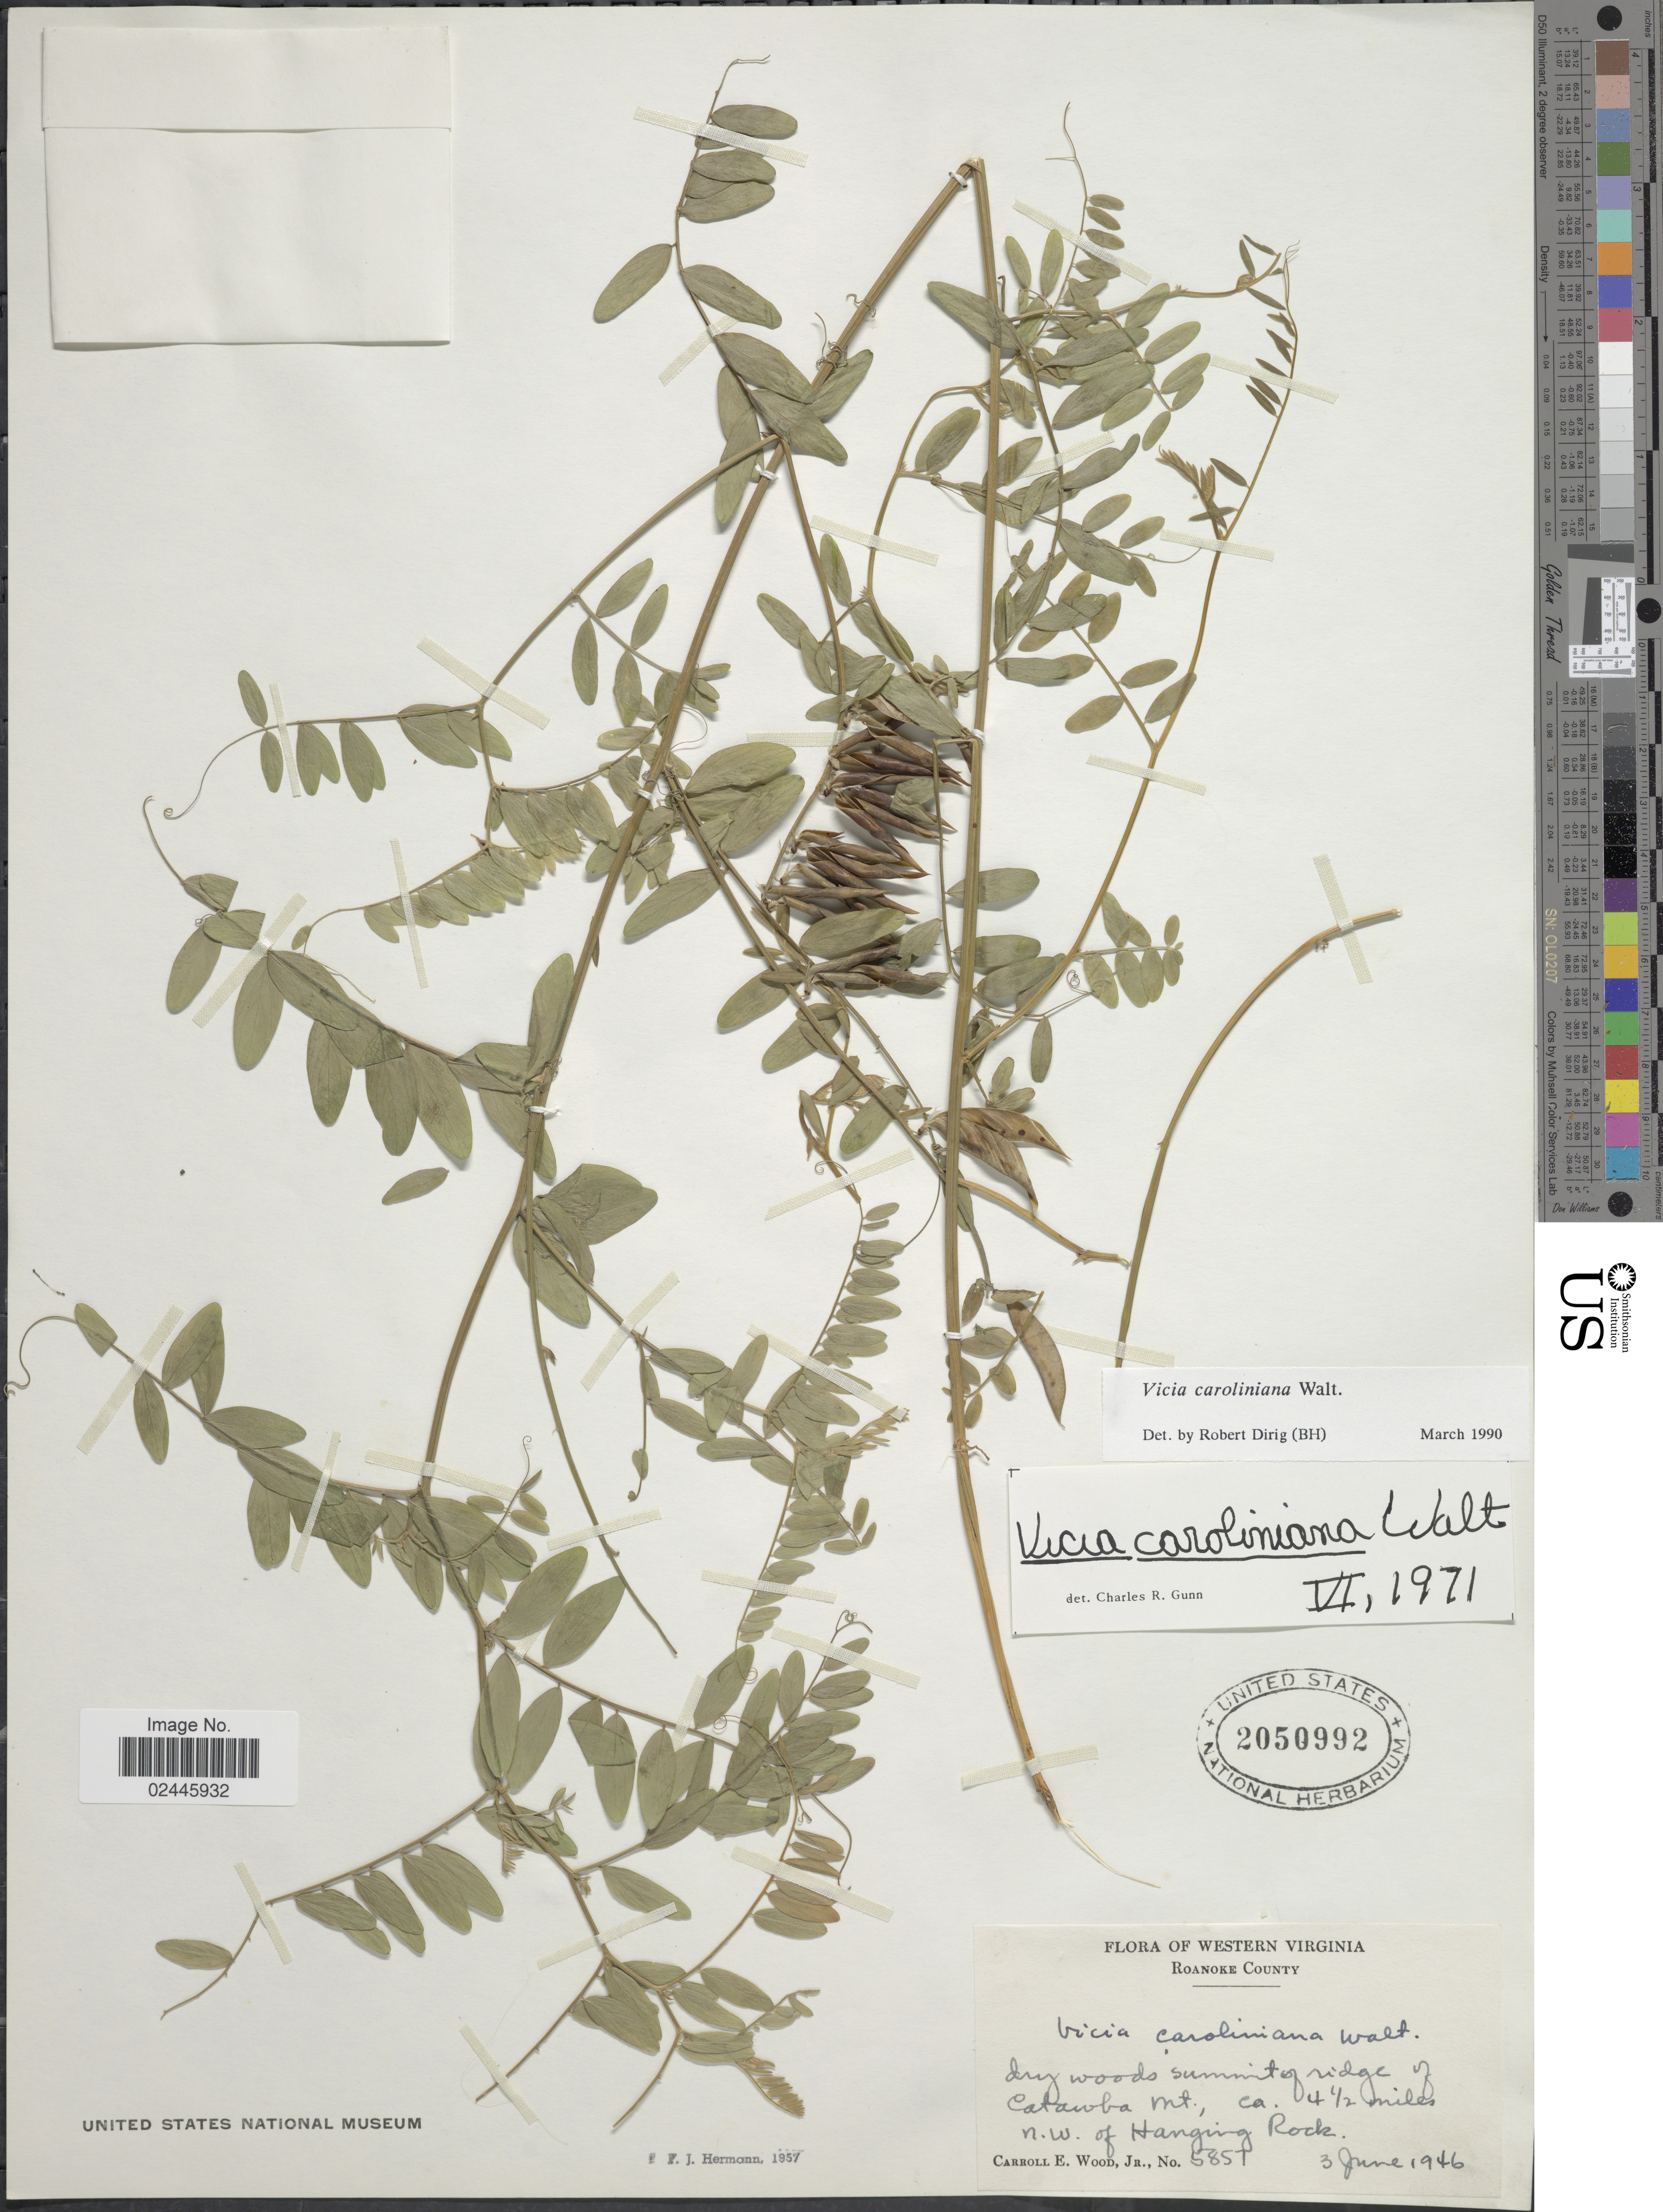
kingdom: Plantae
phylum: Tracheophyta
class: Magnoliopsida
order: Fabales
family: Fabaceae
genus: Vicia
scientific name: Vicia caroliniana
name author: Walter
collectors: C. Wood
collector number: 5857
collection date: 1946-06-03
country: United States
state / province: Virginia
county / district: Roanoke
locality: Western Virginia, Roanoke County, Catawba Mt., ca. 41/2 miles N.W. of Hanging Rock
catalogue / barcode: US 2050992